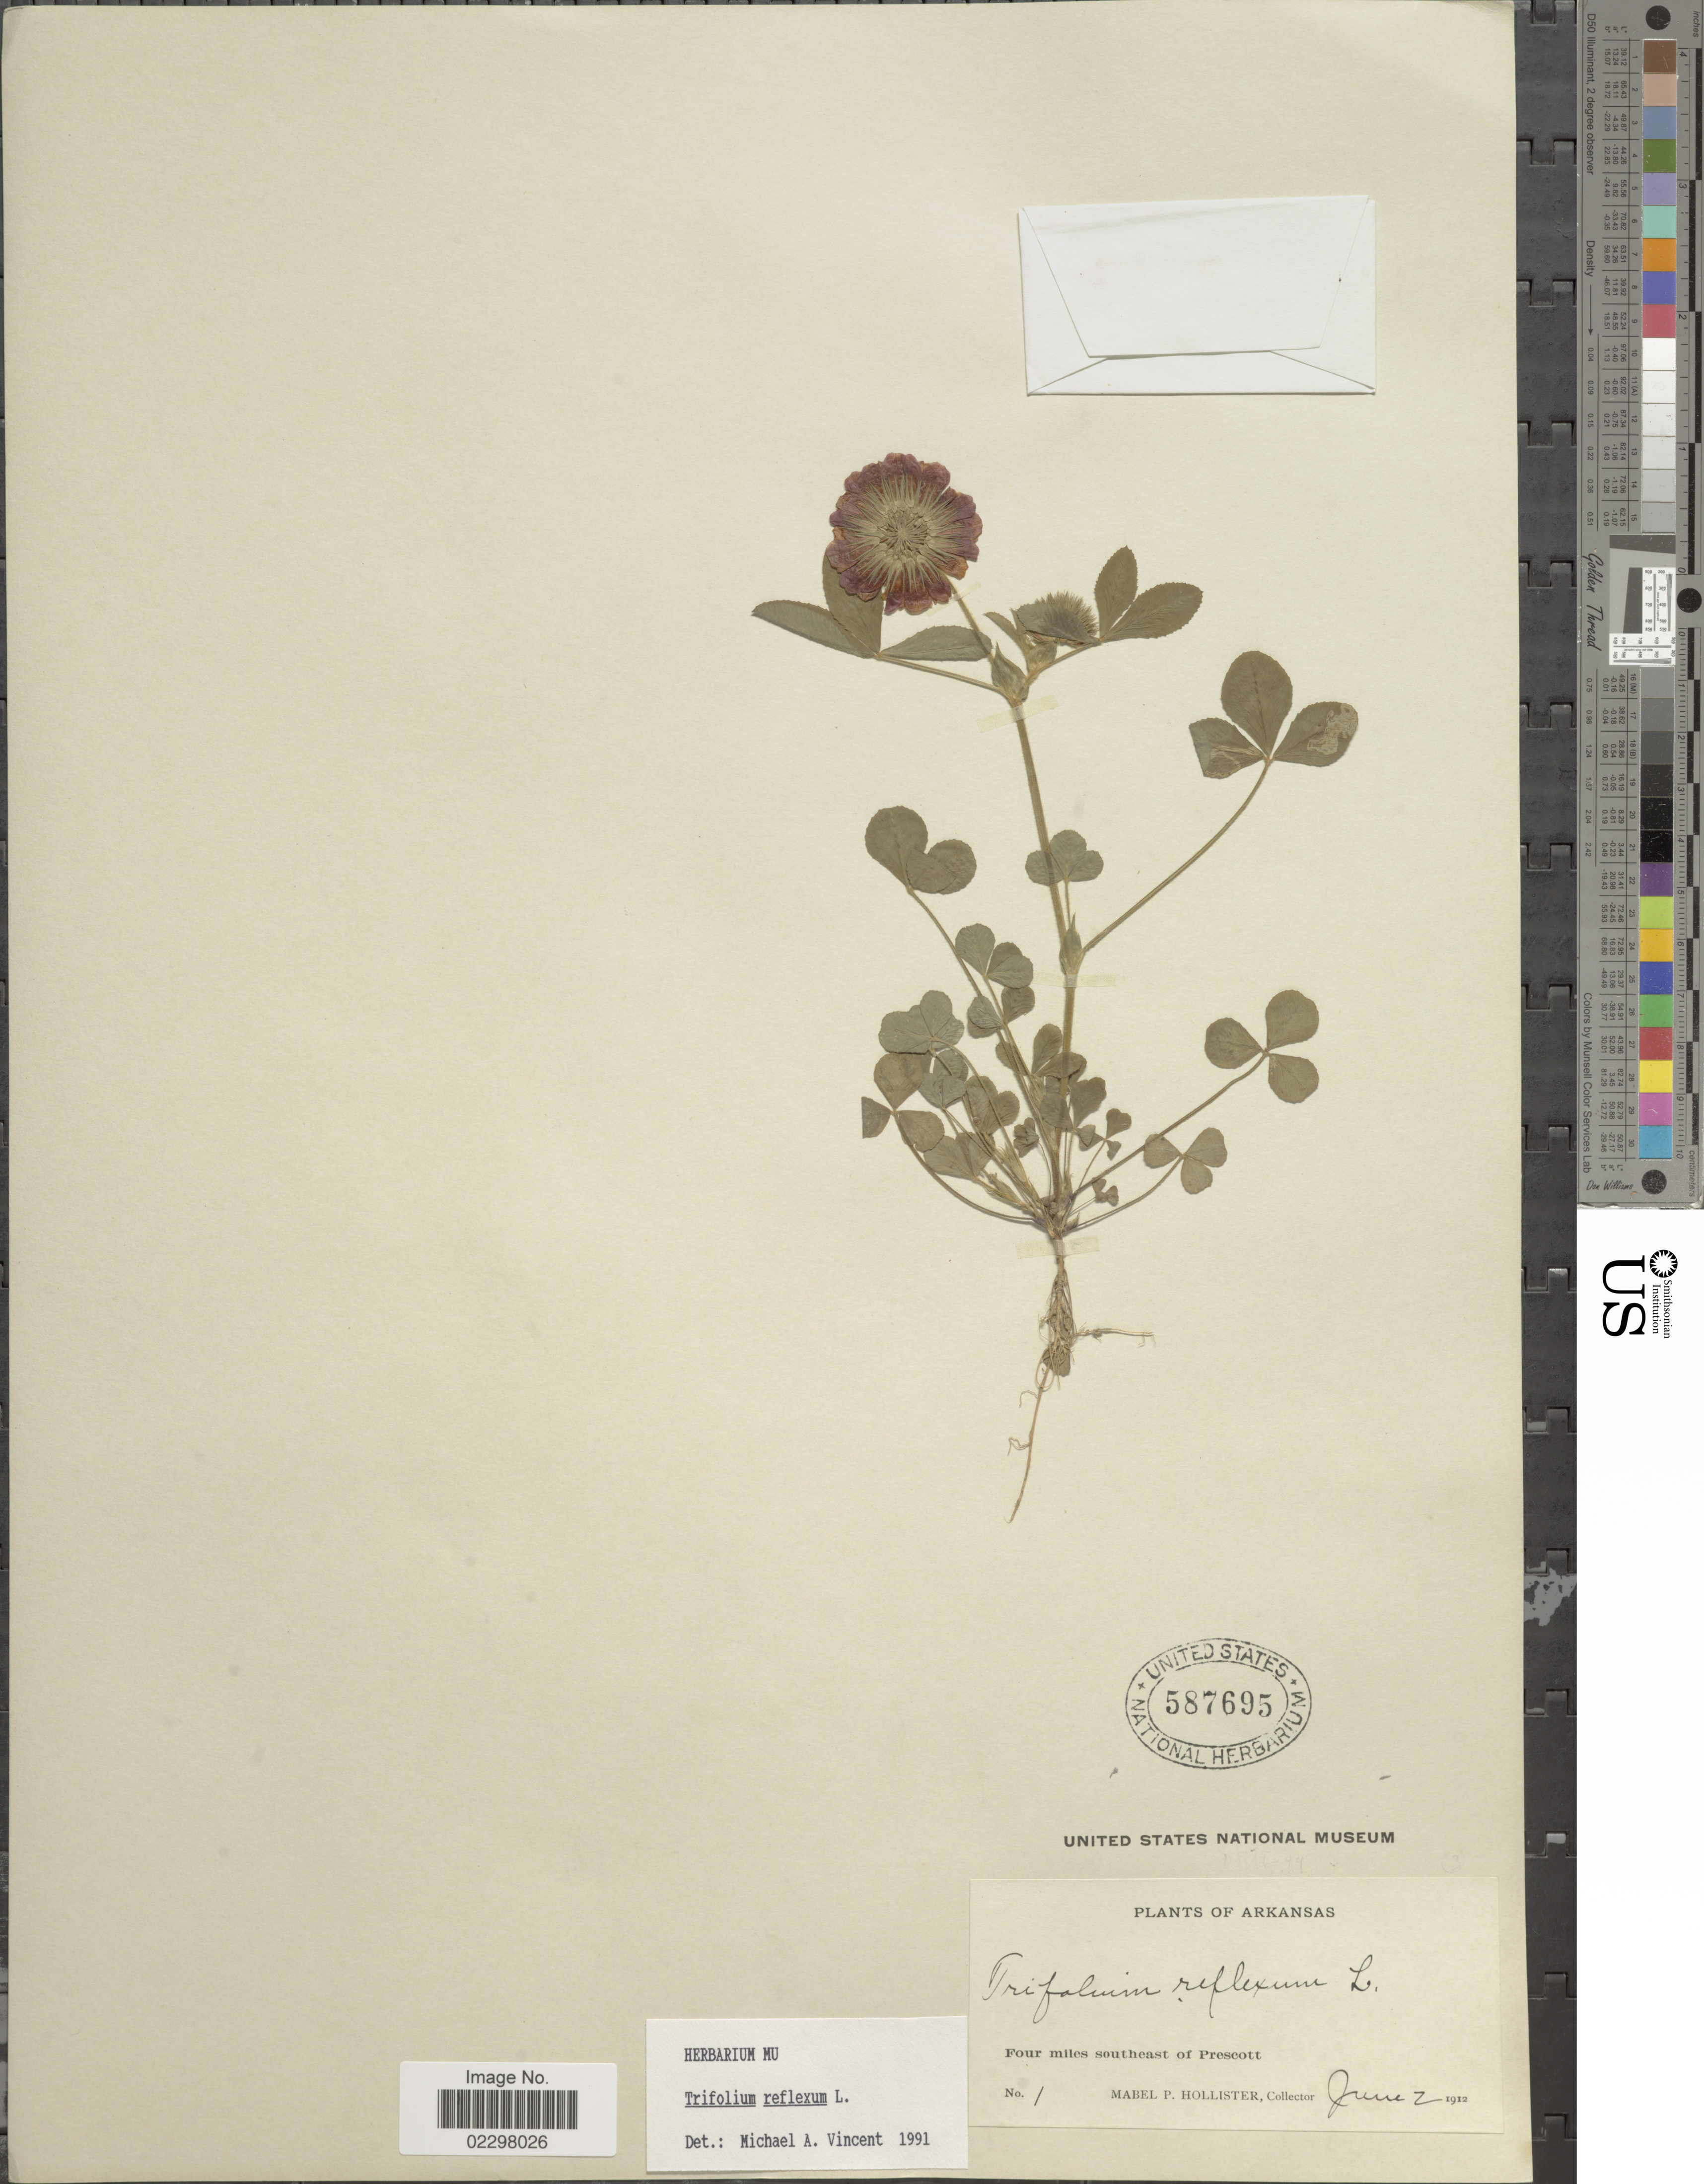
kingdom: Plantae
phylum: Tracheophyta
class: Magnoliopsida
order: Fabales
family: Fabaceae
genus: Trifolium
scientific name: Trifolium reflexum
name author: L.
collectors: M. Hollister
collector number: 1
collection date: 1912-06-02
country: United States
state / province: Arkansas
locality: Four miles southeast of Prescott.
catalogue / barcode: US 587695